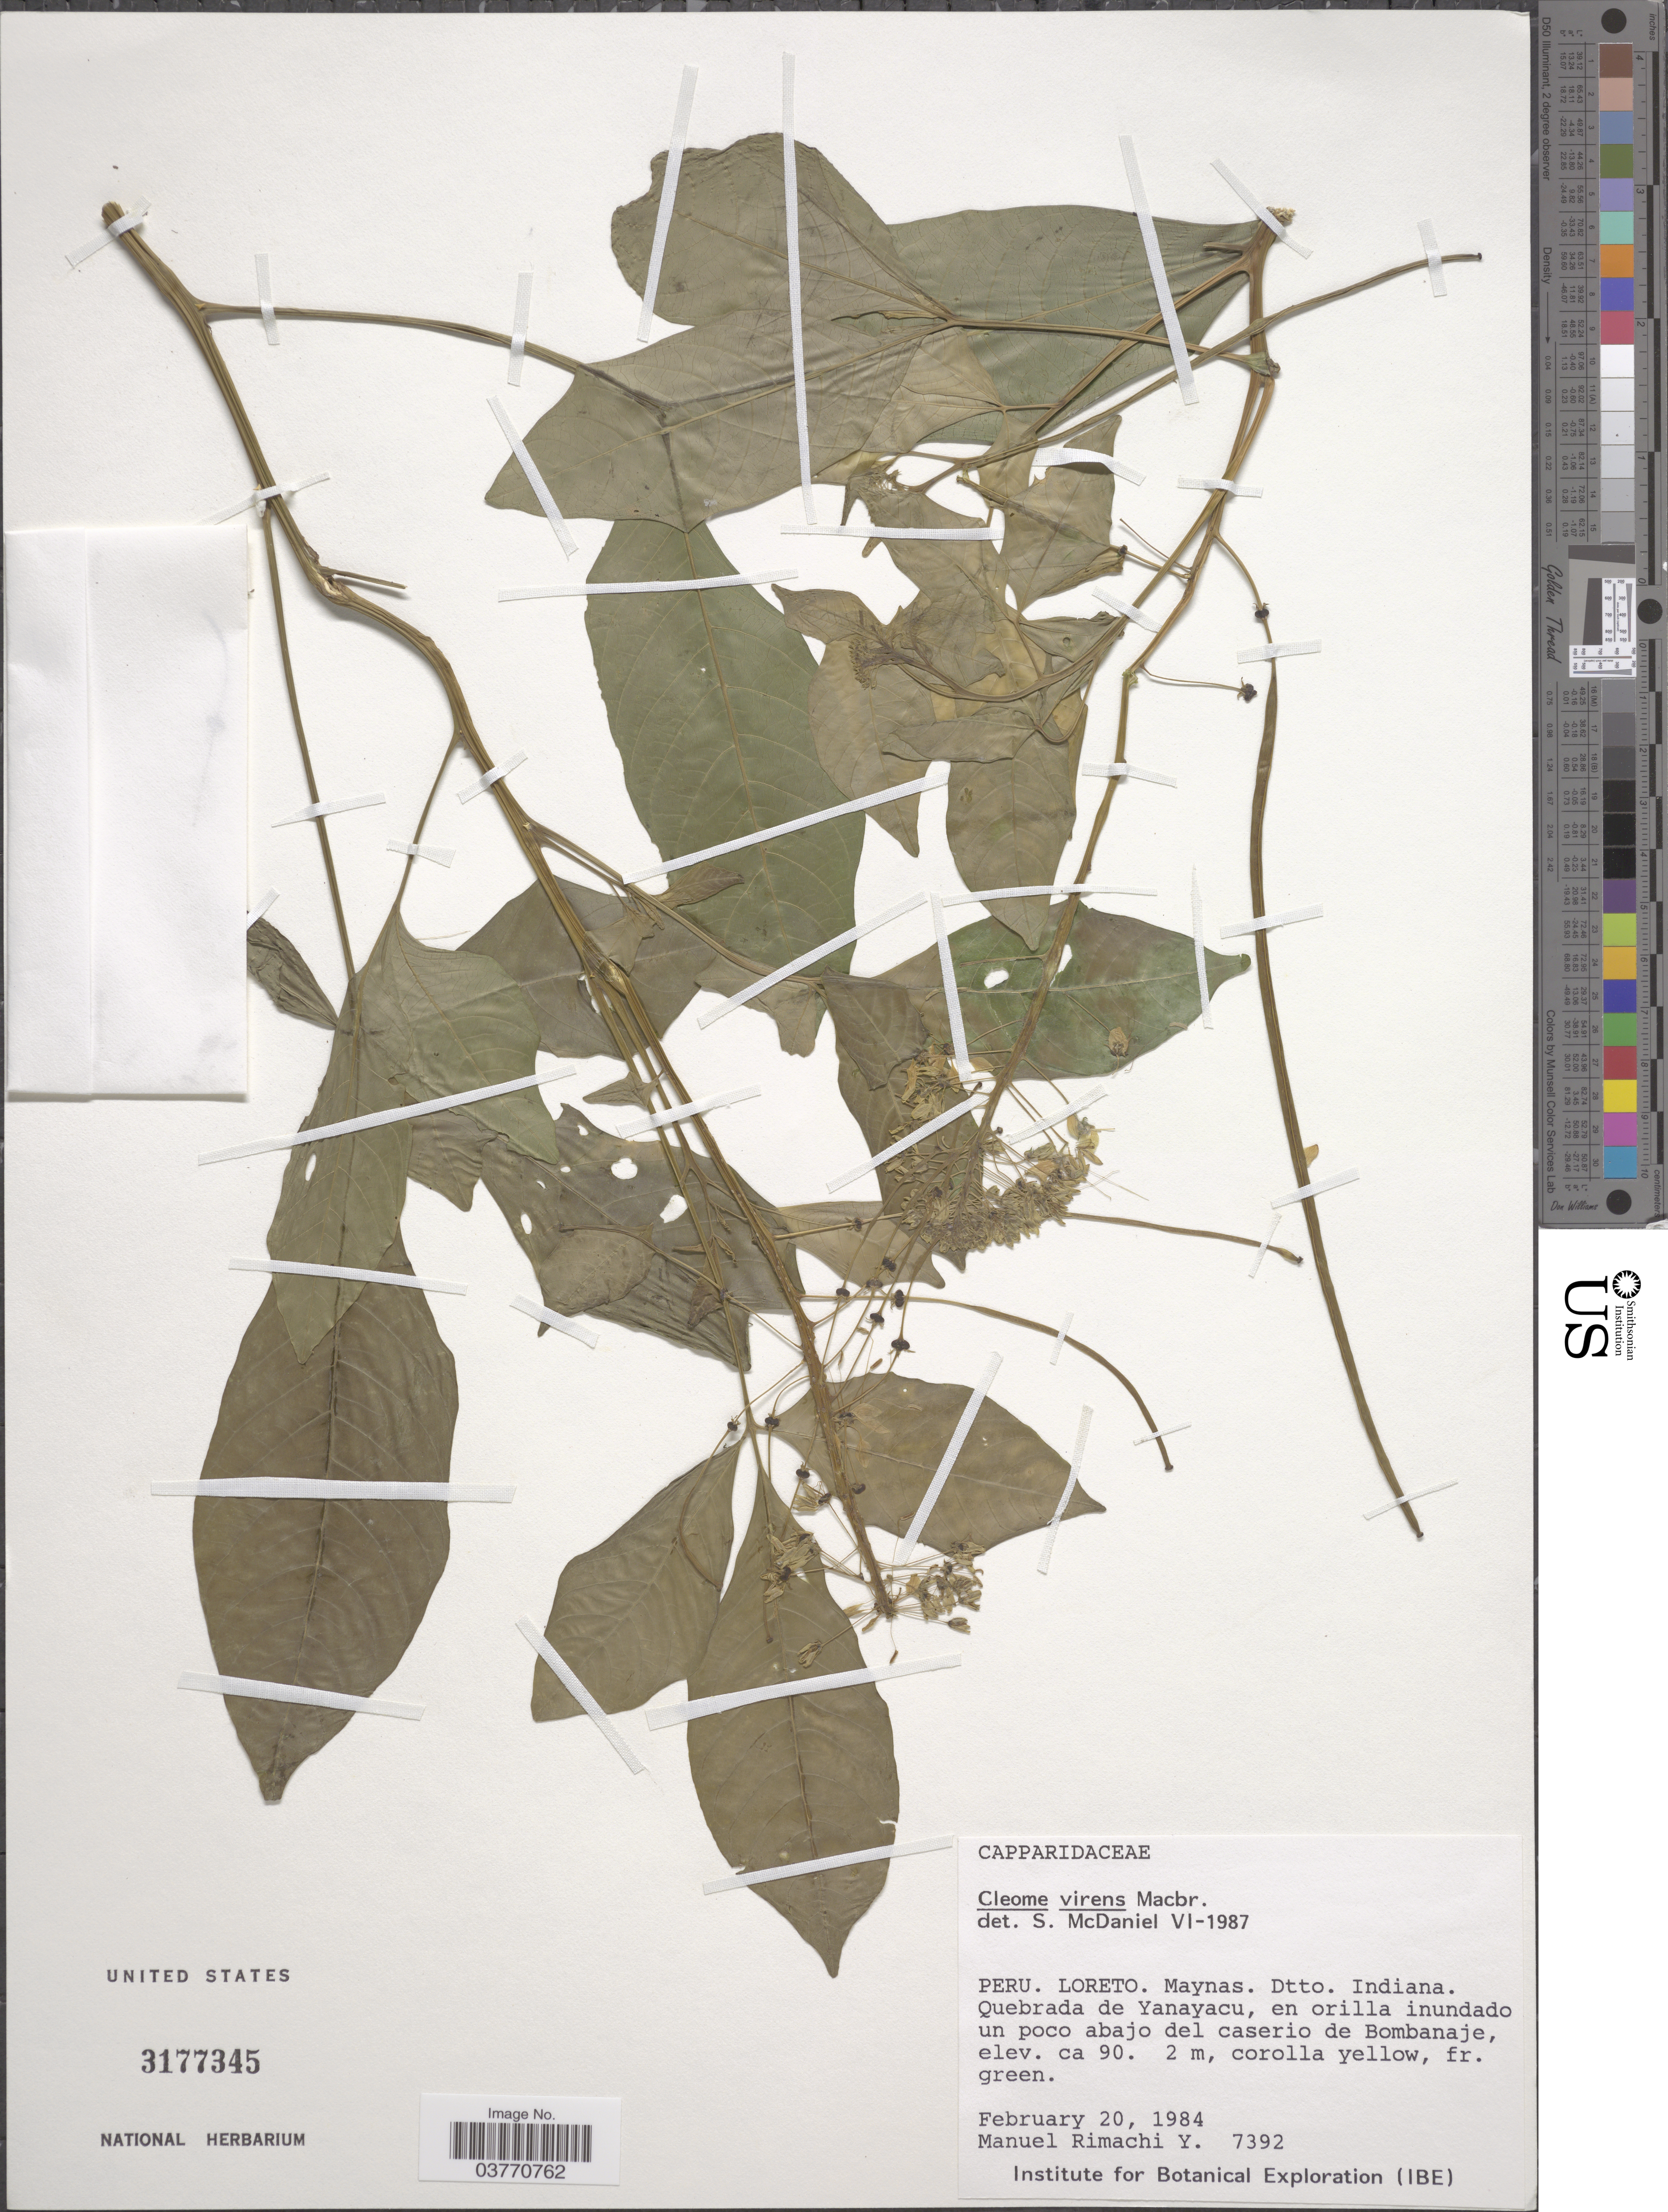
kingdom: Plantae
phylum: Tracheophyta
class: Magnoliopsida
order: Brassicales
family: Cleomaceae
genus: Tarenaya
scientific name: Tarenaya virens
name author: (J.F. Macbr.) Soares Neto & Roalson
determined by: Strong, M. T., (US), Smithsonian Institution - National Museum of Natural History (UNITED STATES)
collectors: M. Rimachi Y.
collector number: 7392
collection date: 1984-02-20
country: Peru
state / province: Loreto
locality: Maynas. Dtto. Indiana. Quebrada de Yanayacu, en orilla inundado un poco abajo del caserio de bombanaje.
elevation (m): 90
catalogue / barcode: US 3177345